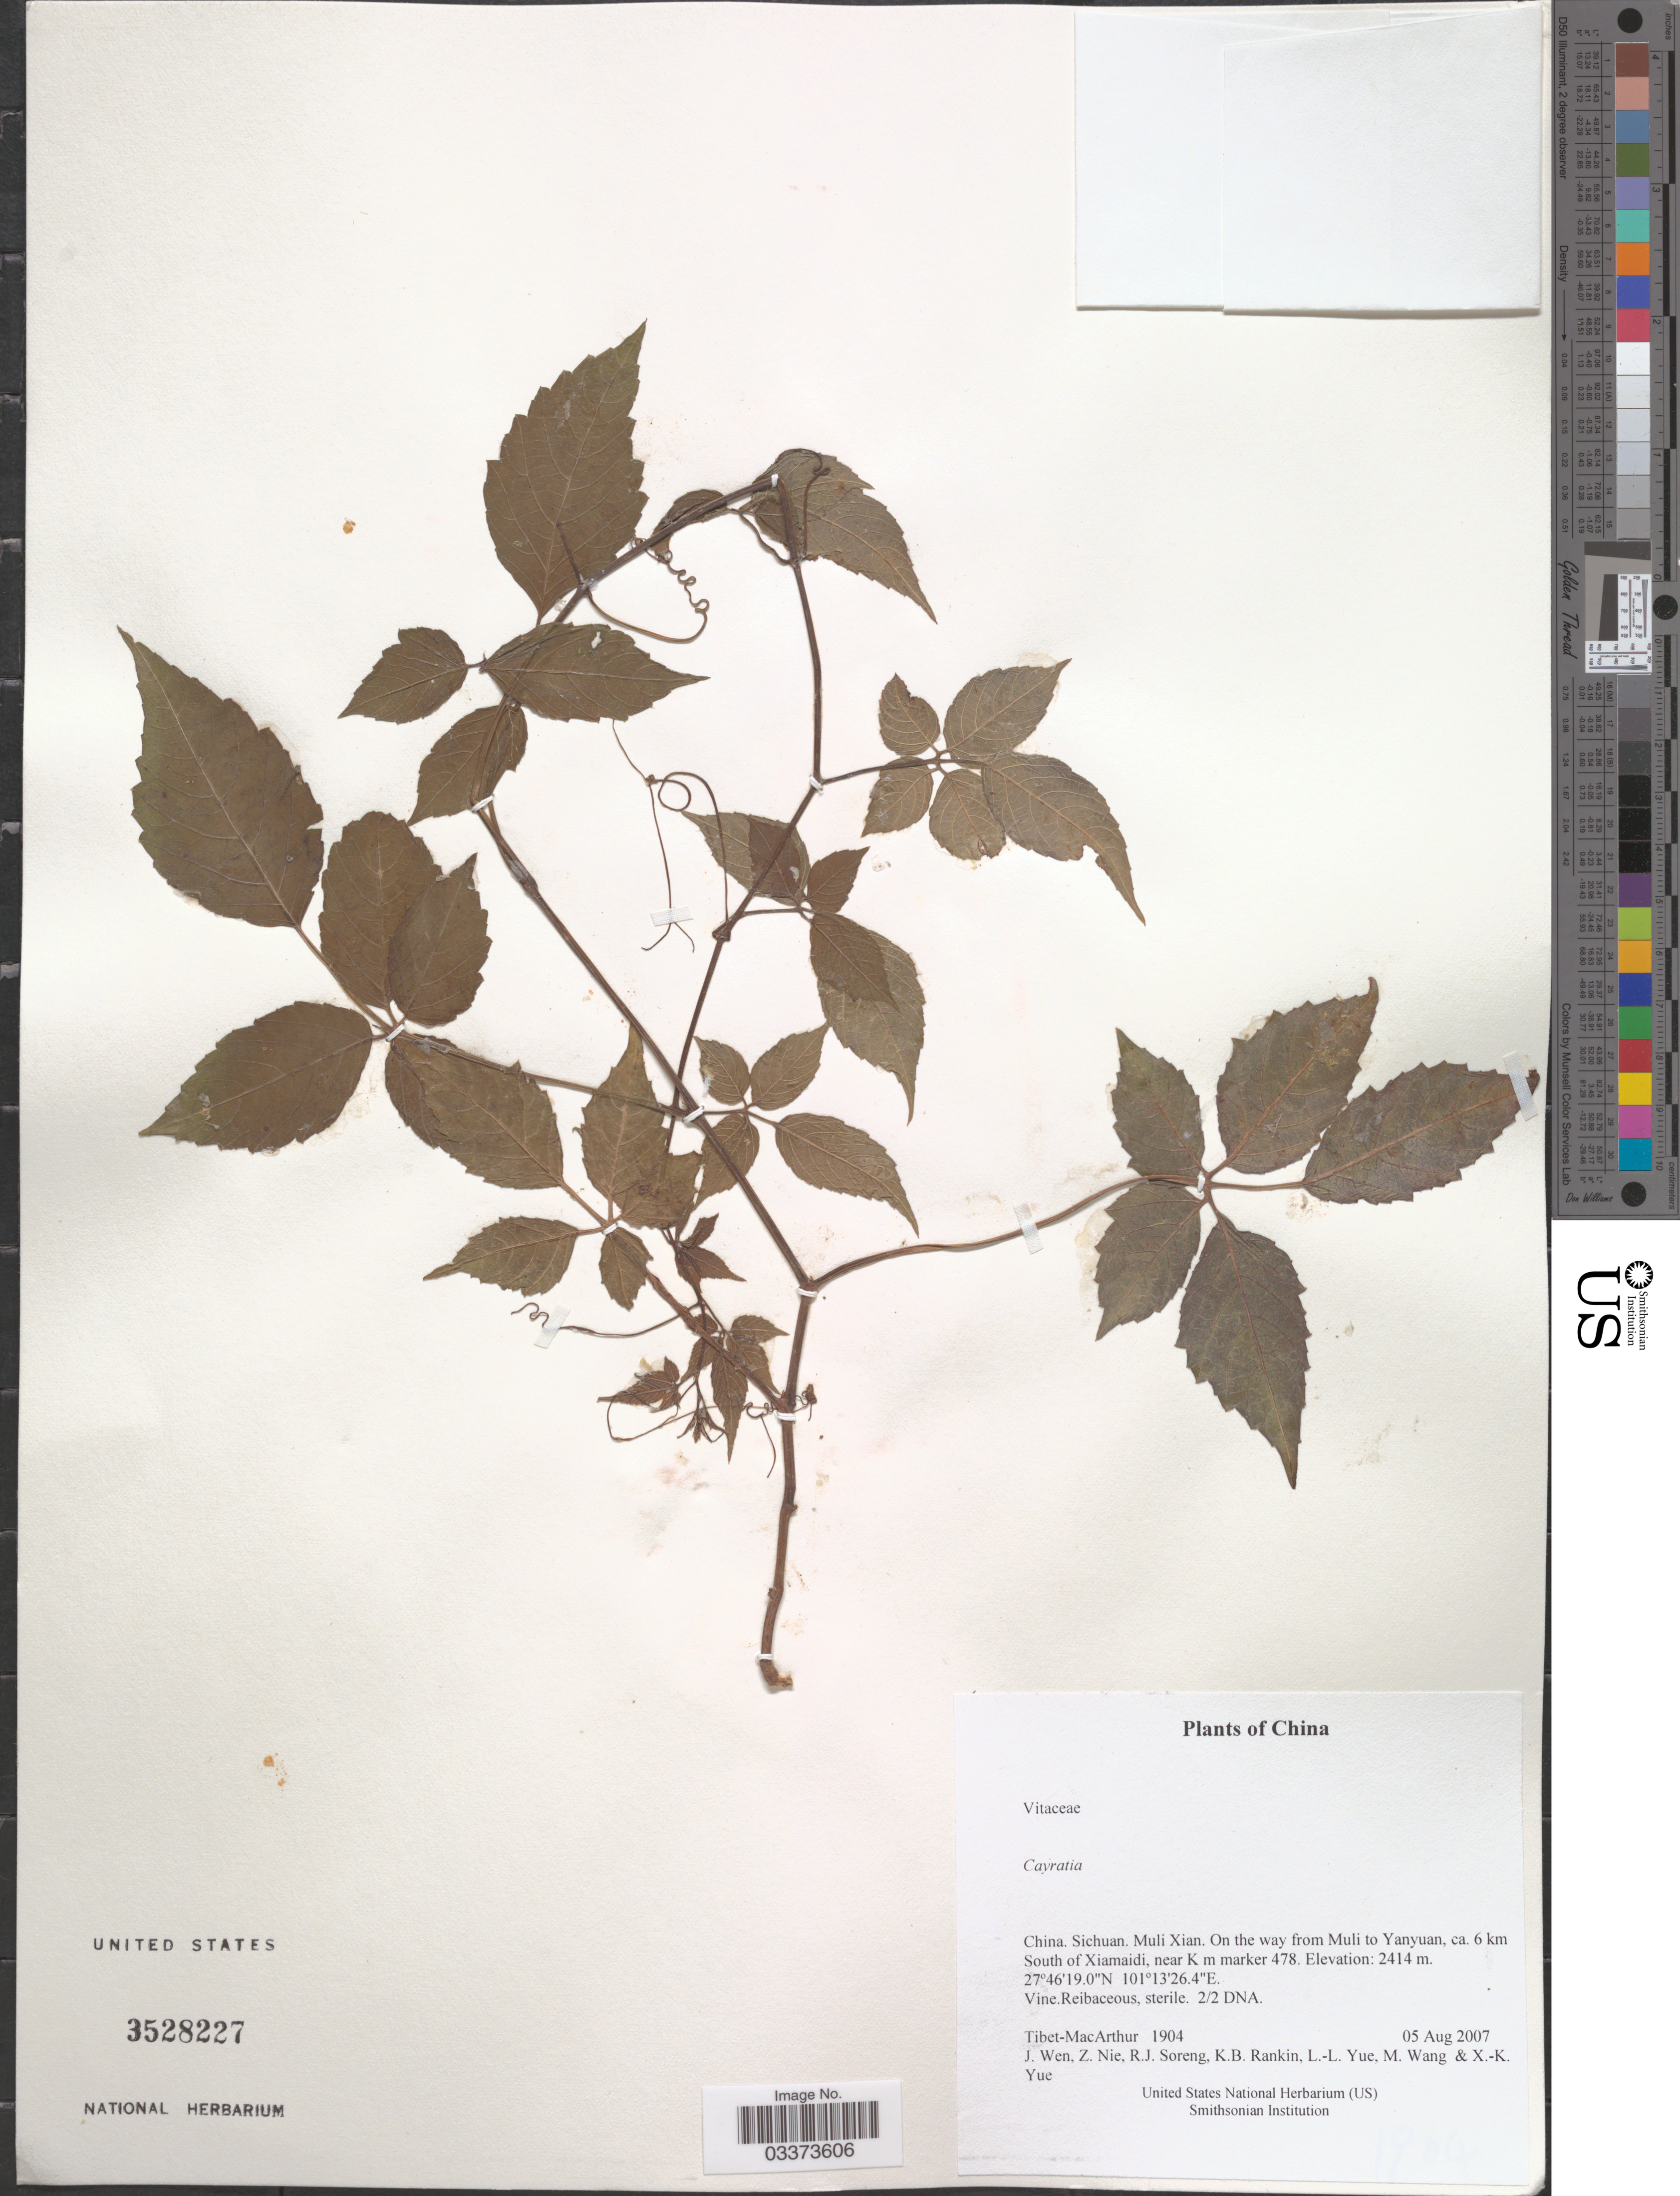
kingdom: Plantae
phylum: Tracheophyta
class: Magnoliopsida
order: Vitales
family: Vitaceae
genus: Cayratia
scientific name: Cayratia sp.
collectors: Tibet-MacArthur, J. Wen, R. J. Soreng, K. B. Rankin & et al.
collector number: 1904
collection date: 2007-08-05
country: China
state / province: Sichuan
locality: Muli Xian. On the way from Muli to Yanyuan, ca. 6 km South of Xiamaidi, near K m marker 478.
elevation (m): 2414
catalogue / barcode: US 3528227